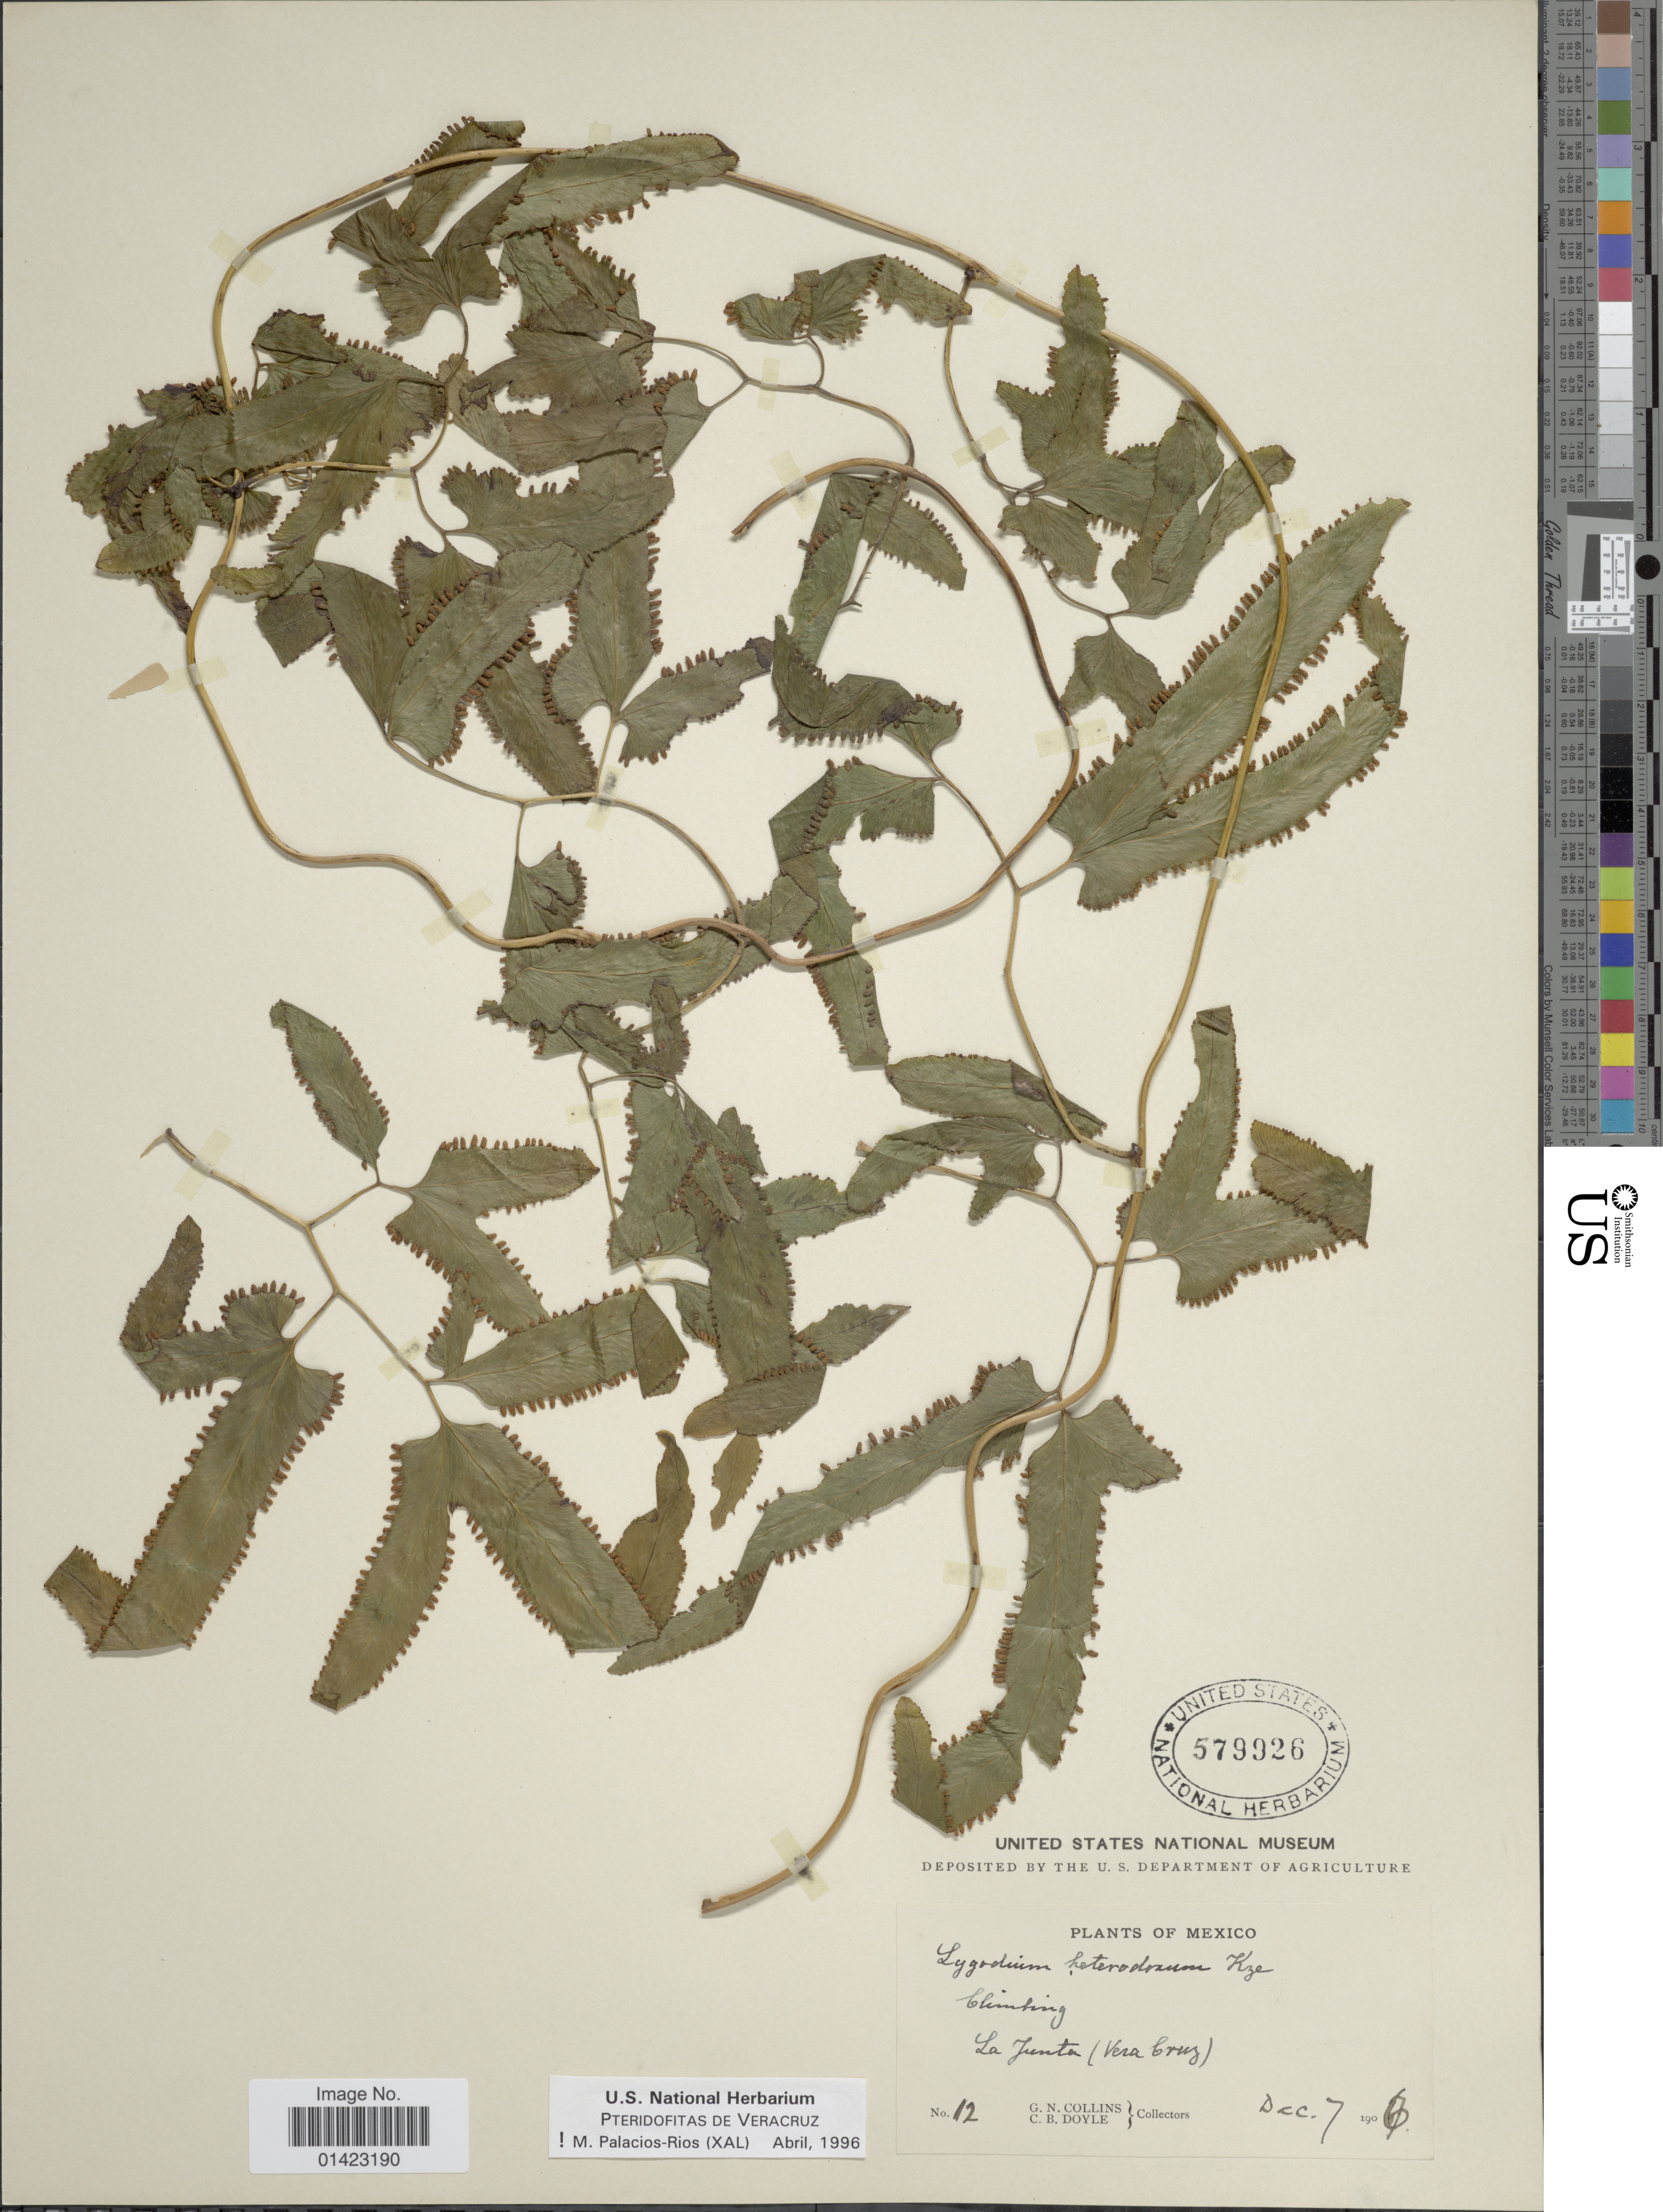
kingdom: Plantae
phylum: Tracheophyta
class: Polypodiopsida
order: Schizaeales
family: Lygodiaceae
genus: Lygodium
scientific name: Lygodium heterodoxum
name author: Kunze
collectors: G. Collins & C. Doyle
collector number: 12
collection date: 1906-12-07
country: Mexico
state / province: Veracruz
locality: La Junta(Vera Cruz)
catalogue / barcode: US 579926